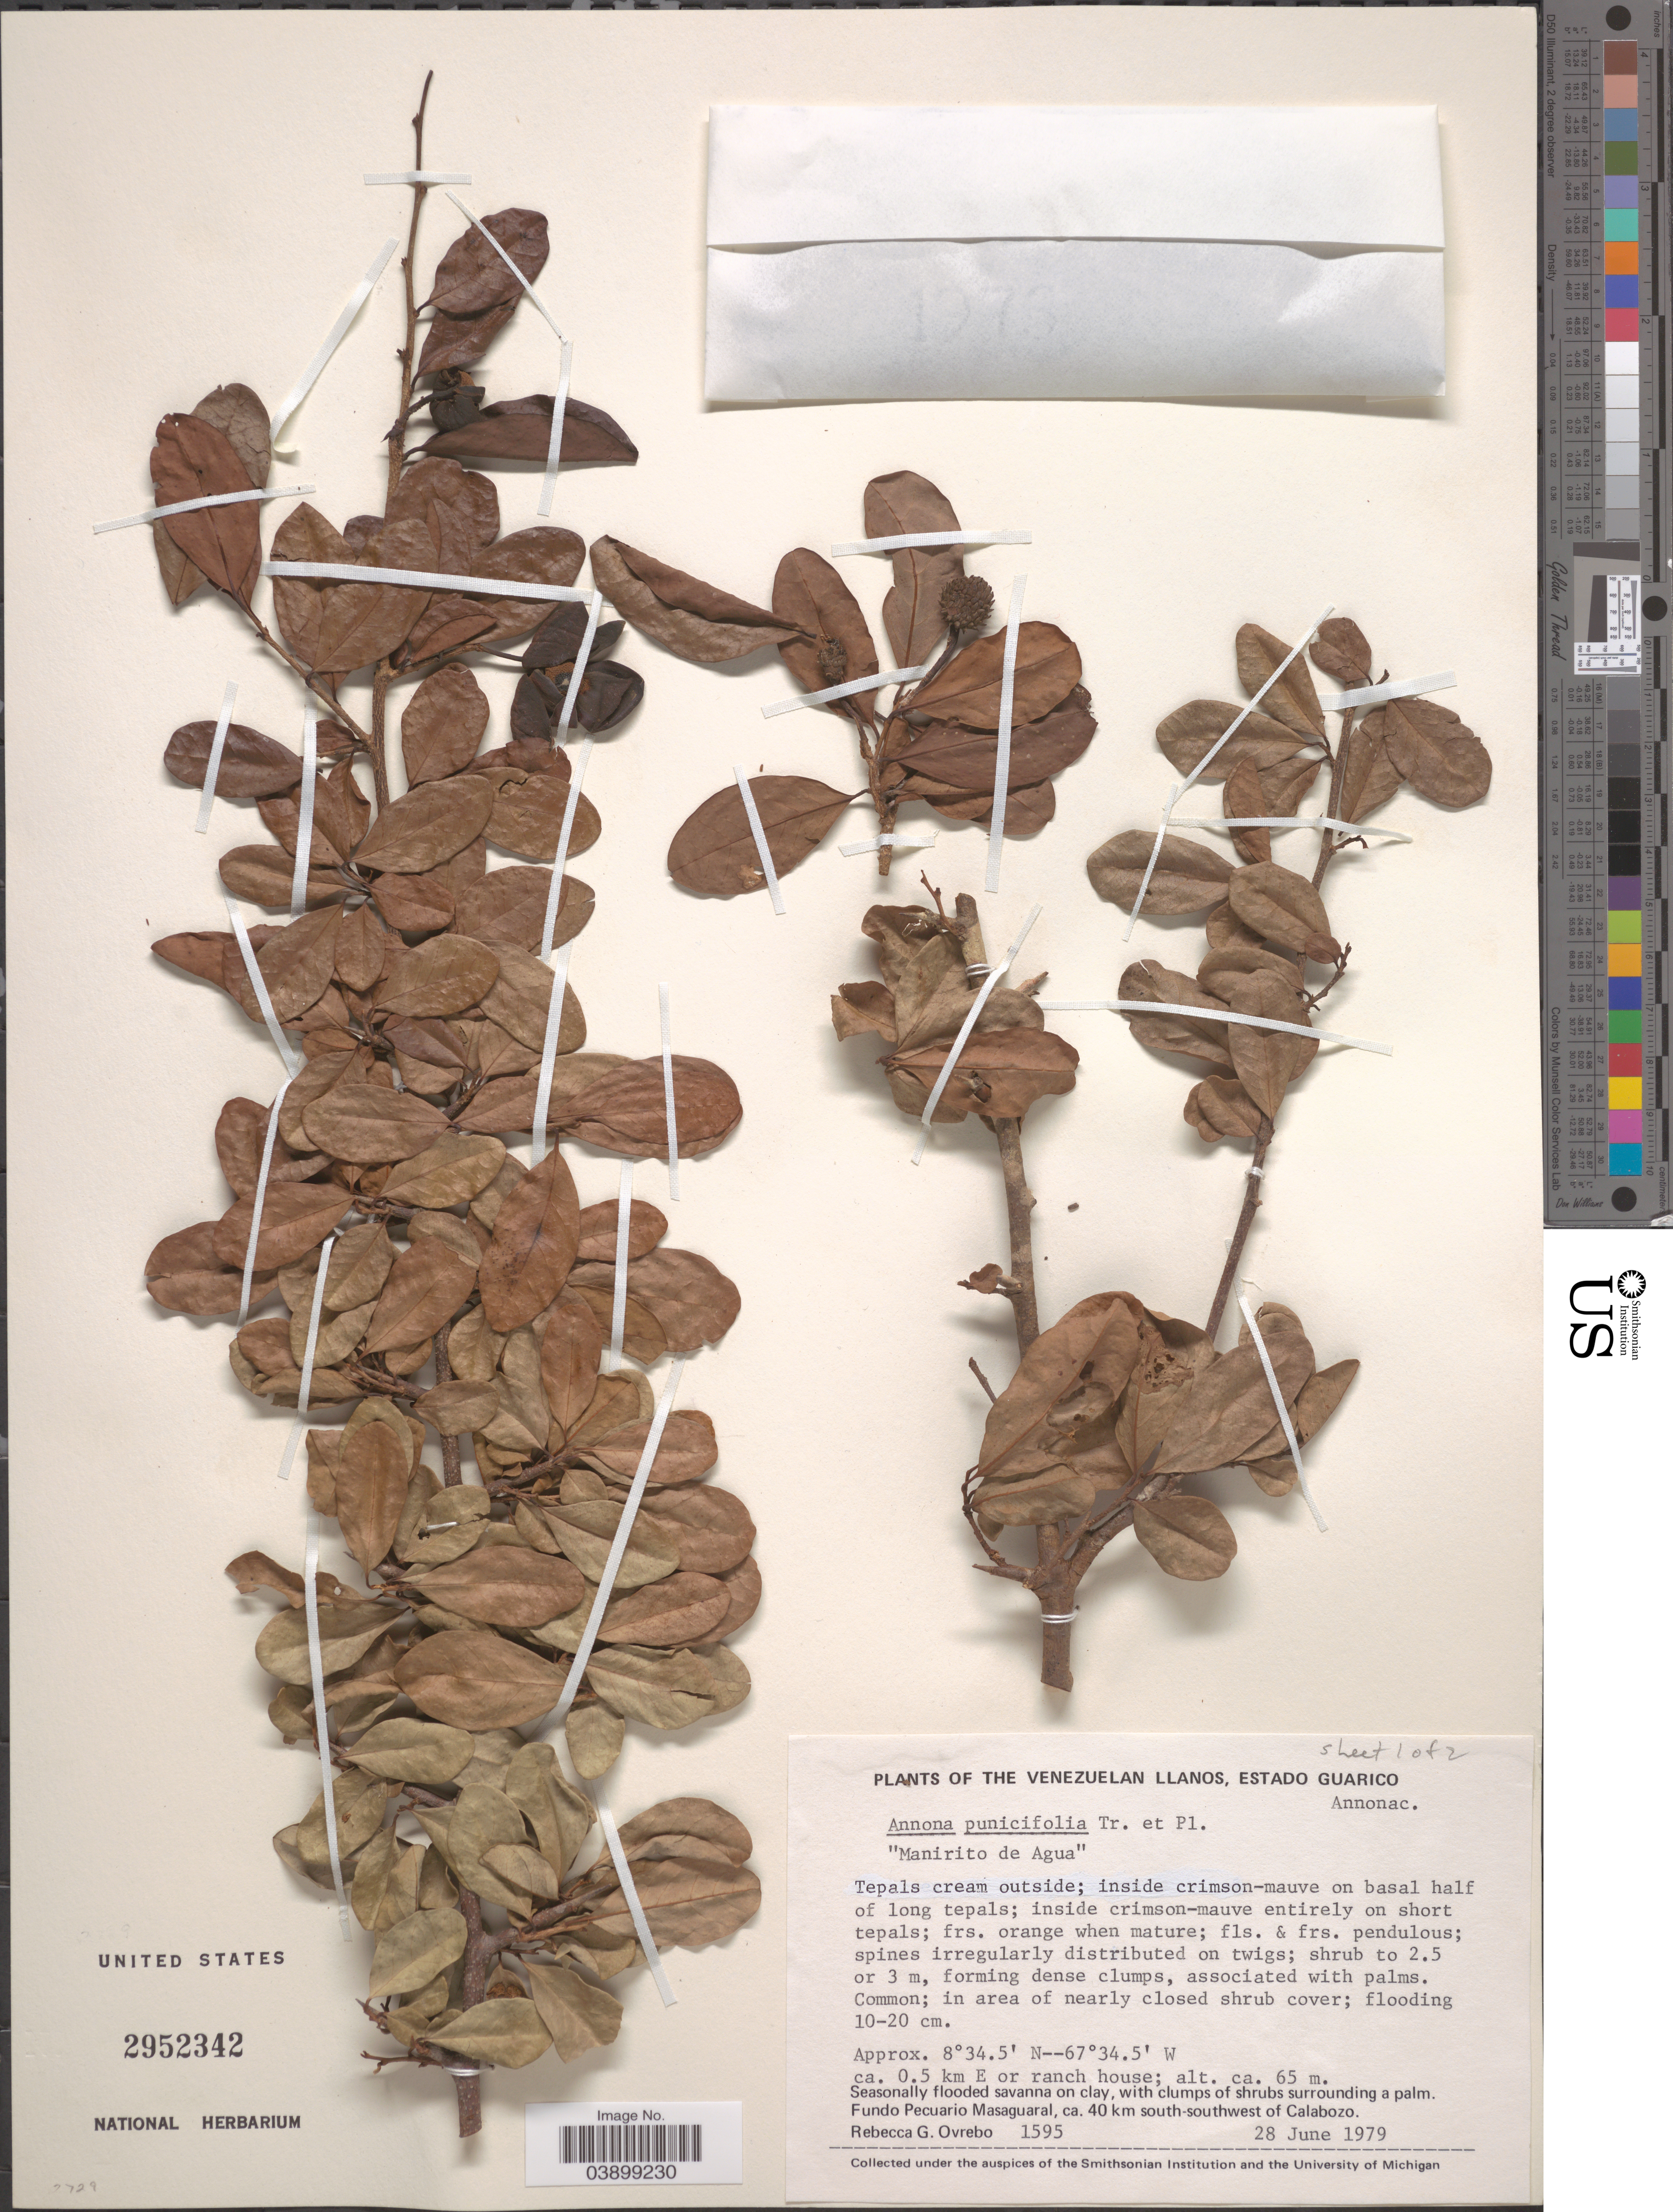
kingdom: Plantae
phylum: Tracheophyta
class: Magnoliopsida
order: Magnoliales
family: Annonaceae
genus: Annona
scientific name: Annona punicifolia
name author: Triana & Planch.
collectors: R. Ovrebo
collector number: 1595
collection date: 1979-06-28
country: Venezuela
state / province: Guarico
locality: The Venezuelan Llanos. Ca. 0.5 km E or ranch house. Fundo Pecuario Masaguaral, ca. 40 km south-southwest of Calabozo.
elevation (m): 65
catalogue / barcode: US 2952342